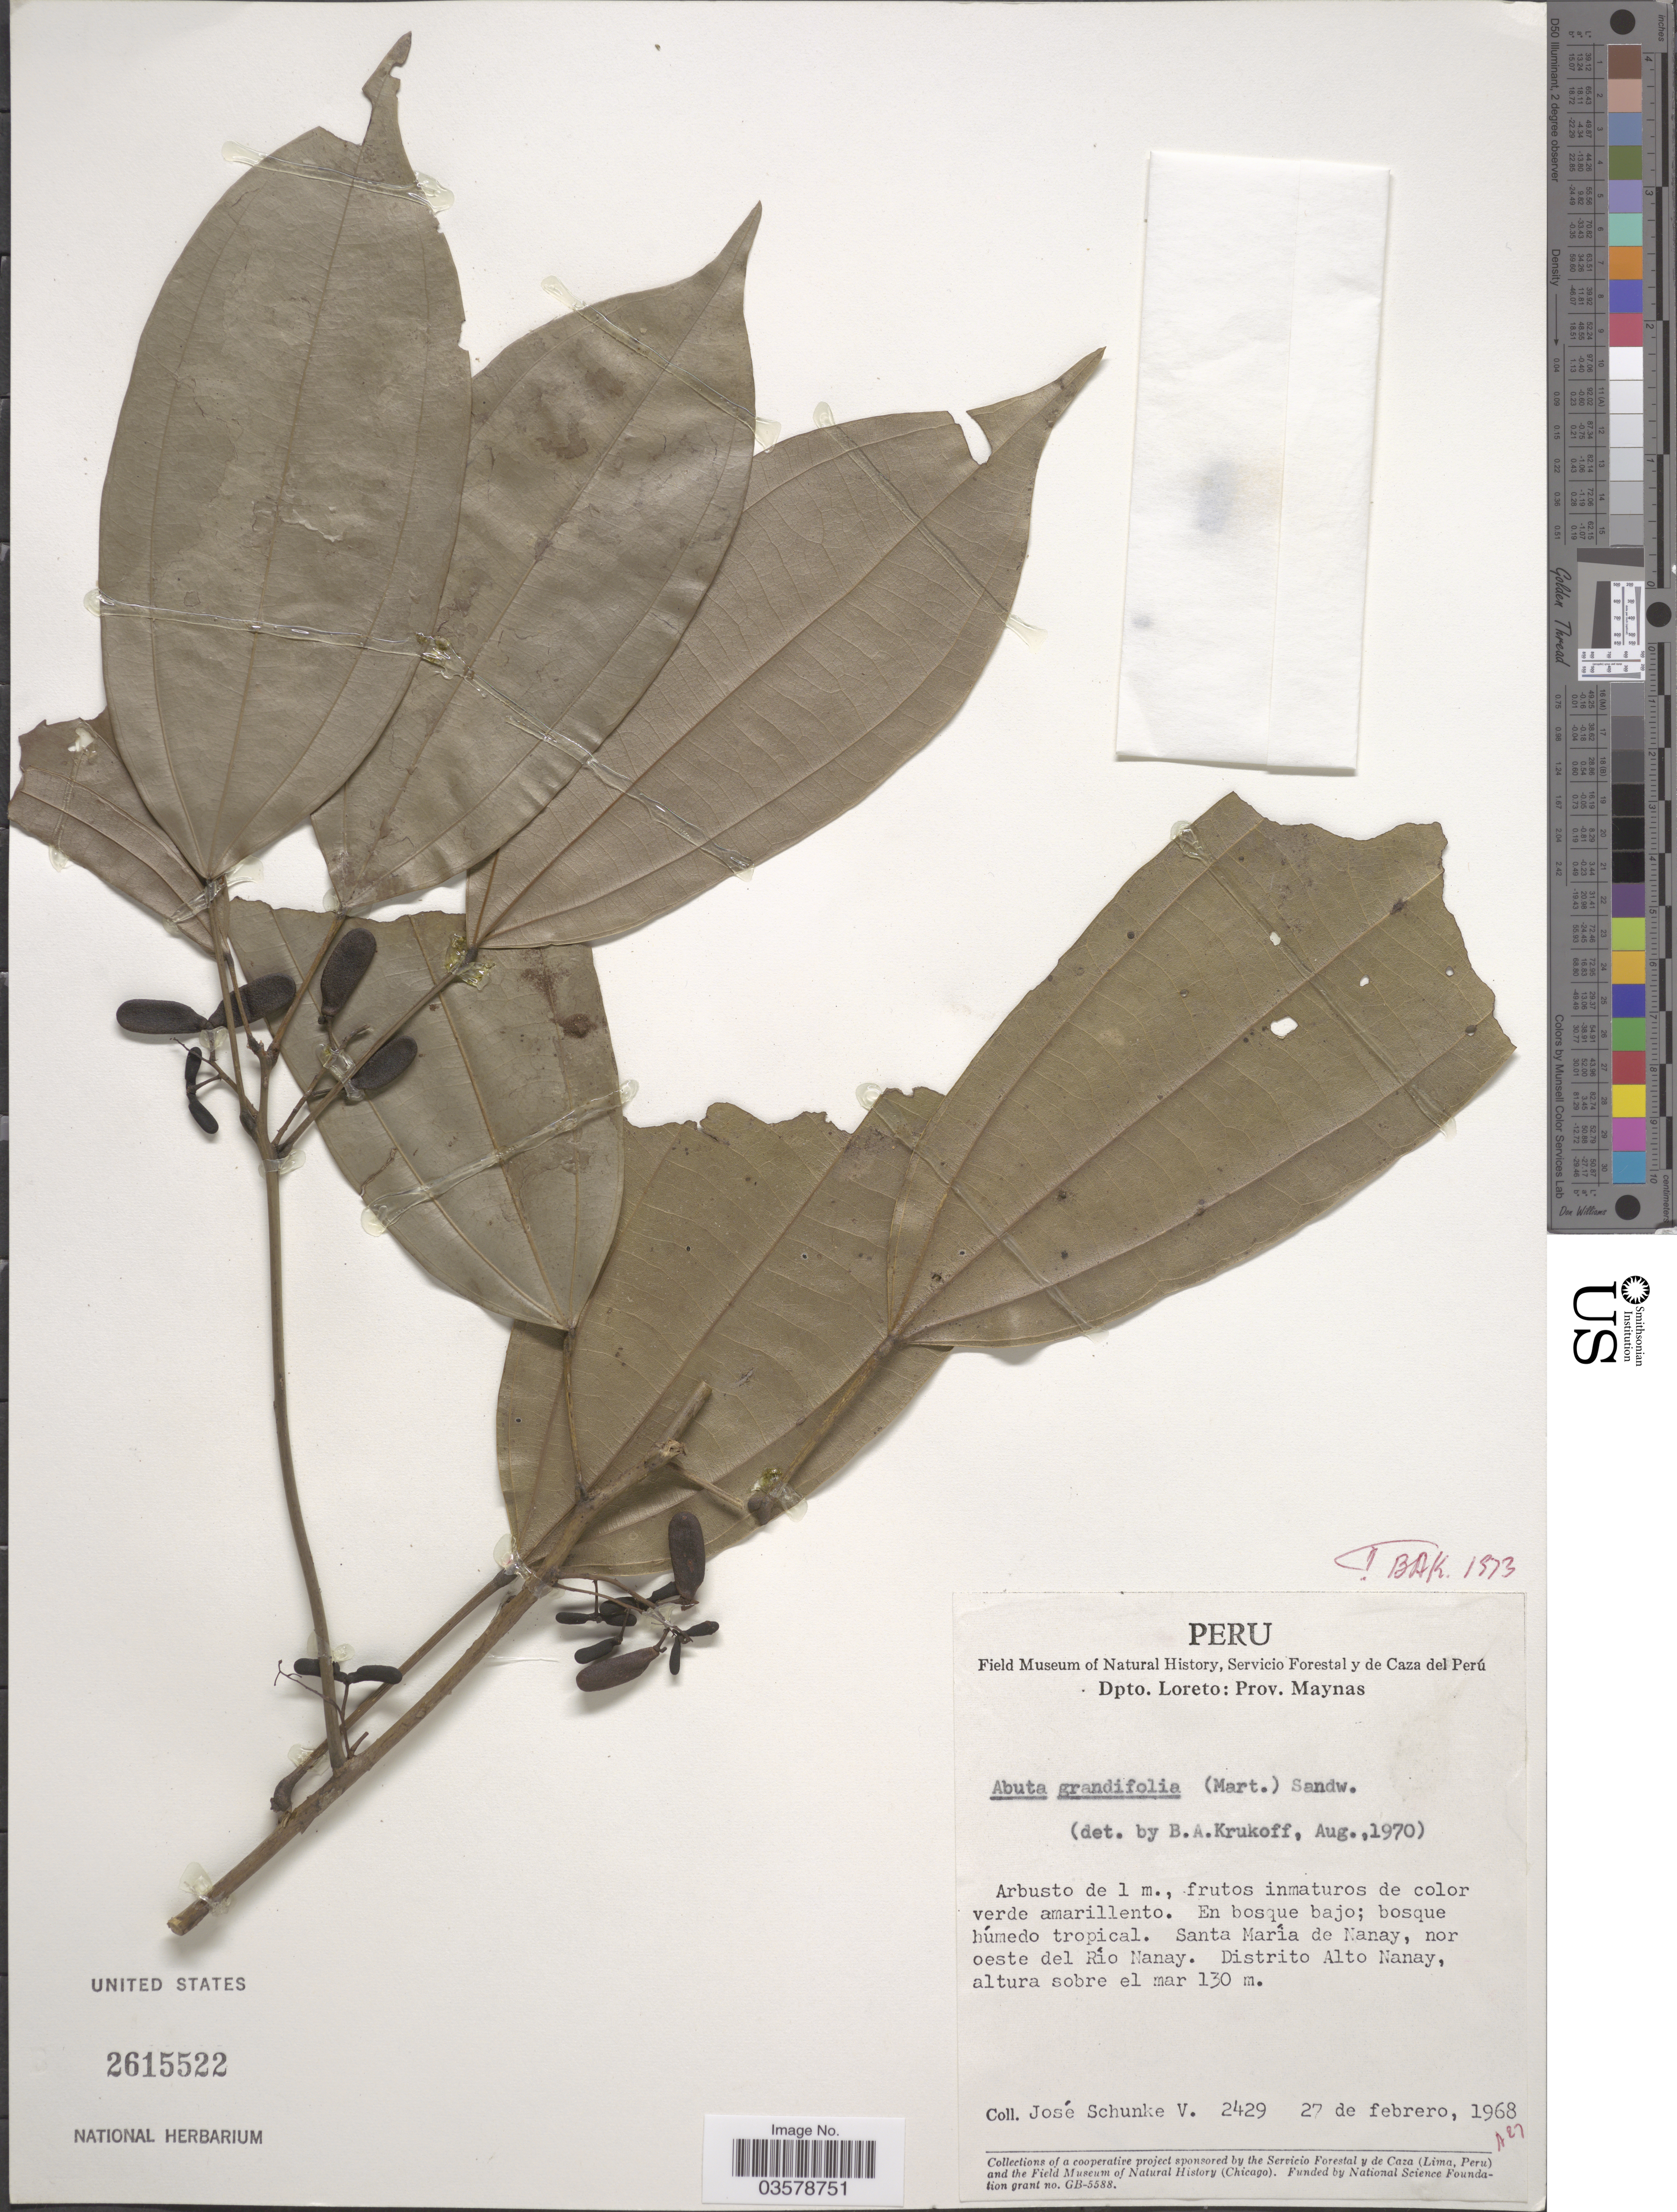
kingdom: Plantae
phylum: Tracheophyta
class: Magnoliopsida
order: Ranunculales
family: Menispermaceae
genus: Abuta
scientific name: Abuta grandifolia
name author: (Mart.) Sandwith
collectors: J. Schunke Vigo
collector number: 2429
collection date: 1968-02-27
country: Peru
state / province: Loreto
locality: Dpto. Loreto: Prov. Maynas. Santa María de Nanay, nor oeste del Río Nanay. Distrito Alto Nanay.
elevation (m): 130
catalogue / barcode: US 2615522